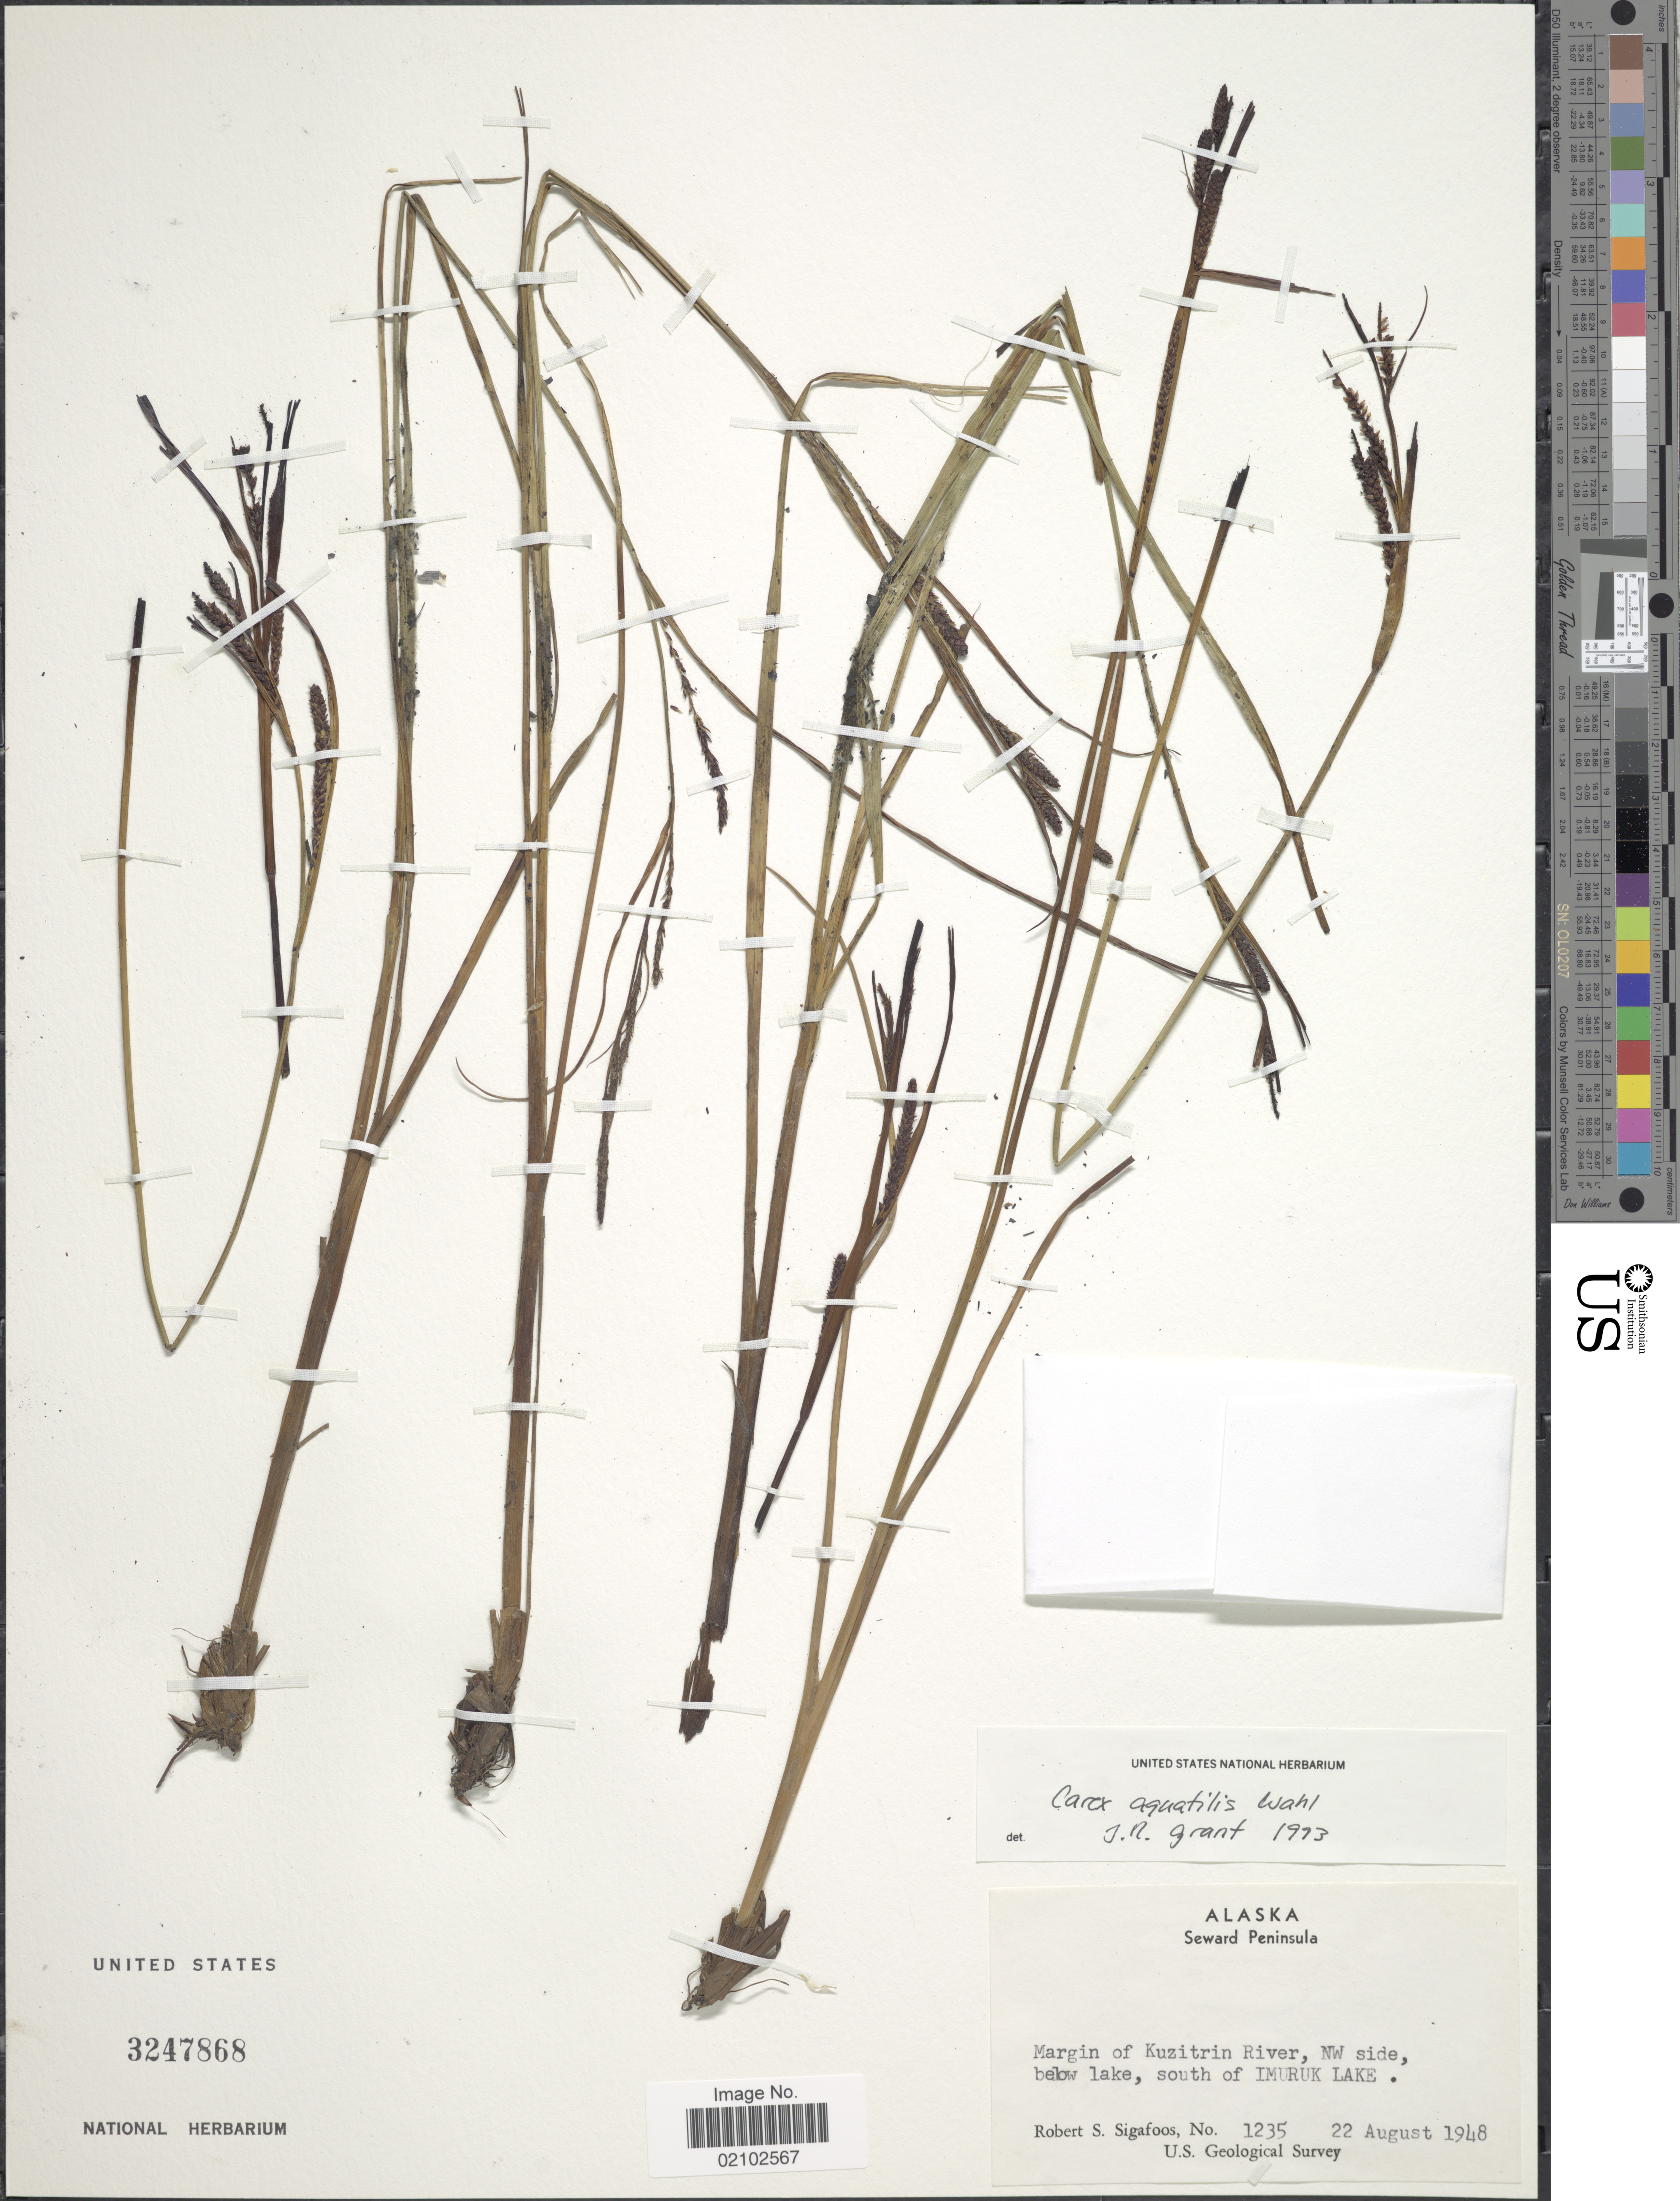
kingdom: Plantae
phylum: Tracheophyta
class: Liliopsida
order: Poales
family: Cyperaceae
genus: Carex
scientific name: Carex aquatilis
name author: Wahlenb.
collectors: R. Sigafoos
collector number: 1235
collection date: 1948-08-22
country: United States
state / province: Alaska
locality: Seward Peninsula, Margin of Kuzitrin River, NW side, below lake, south of Imuruk Lake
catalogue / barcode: US 3247868